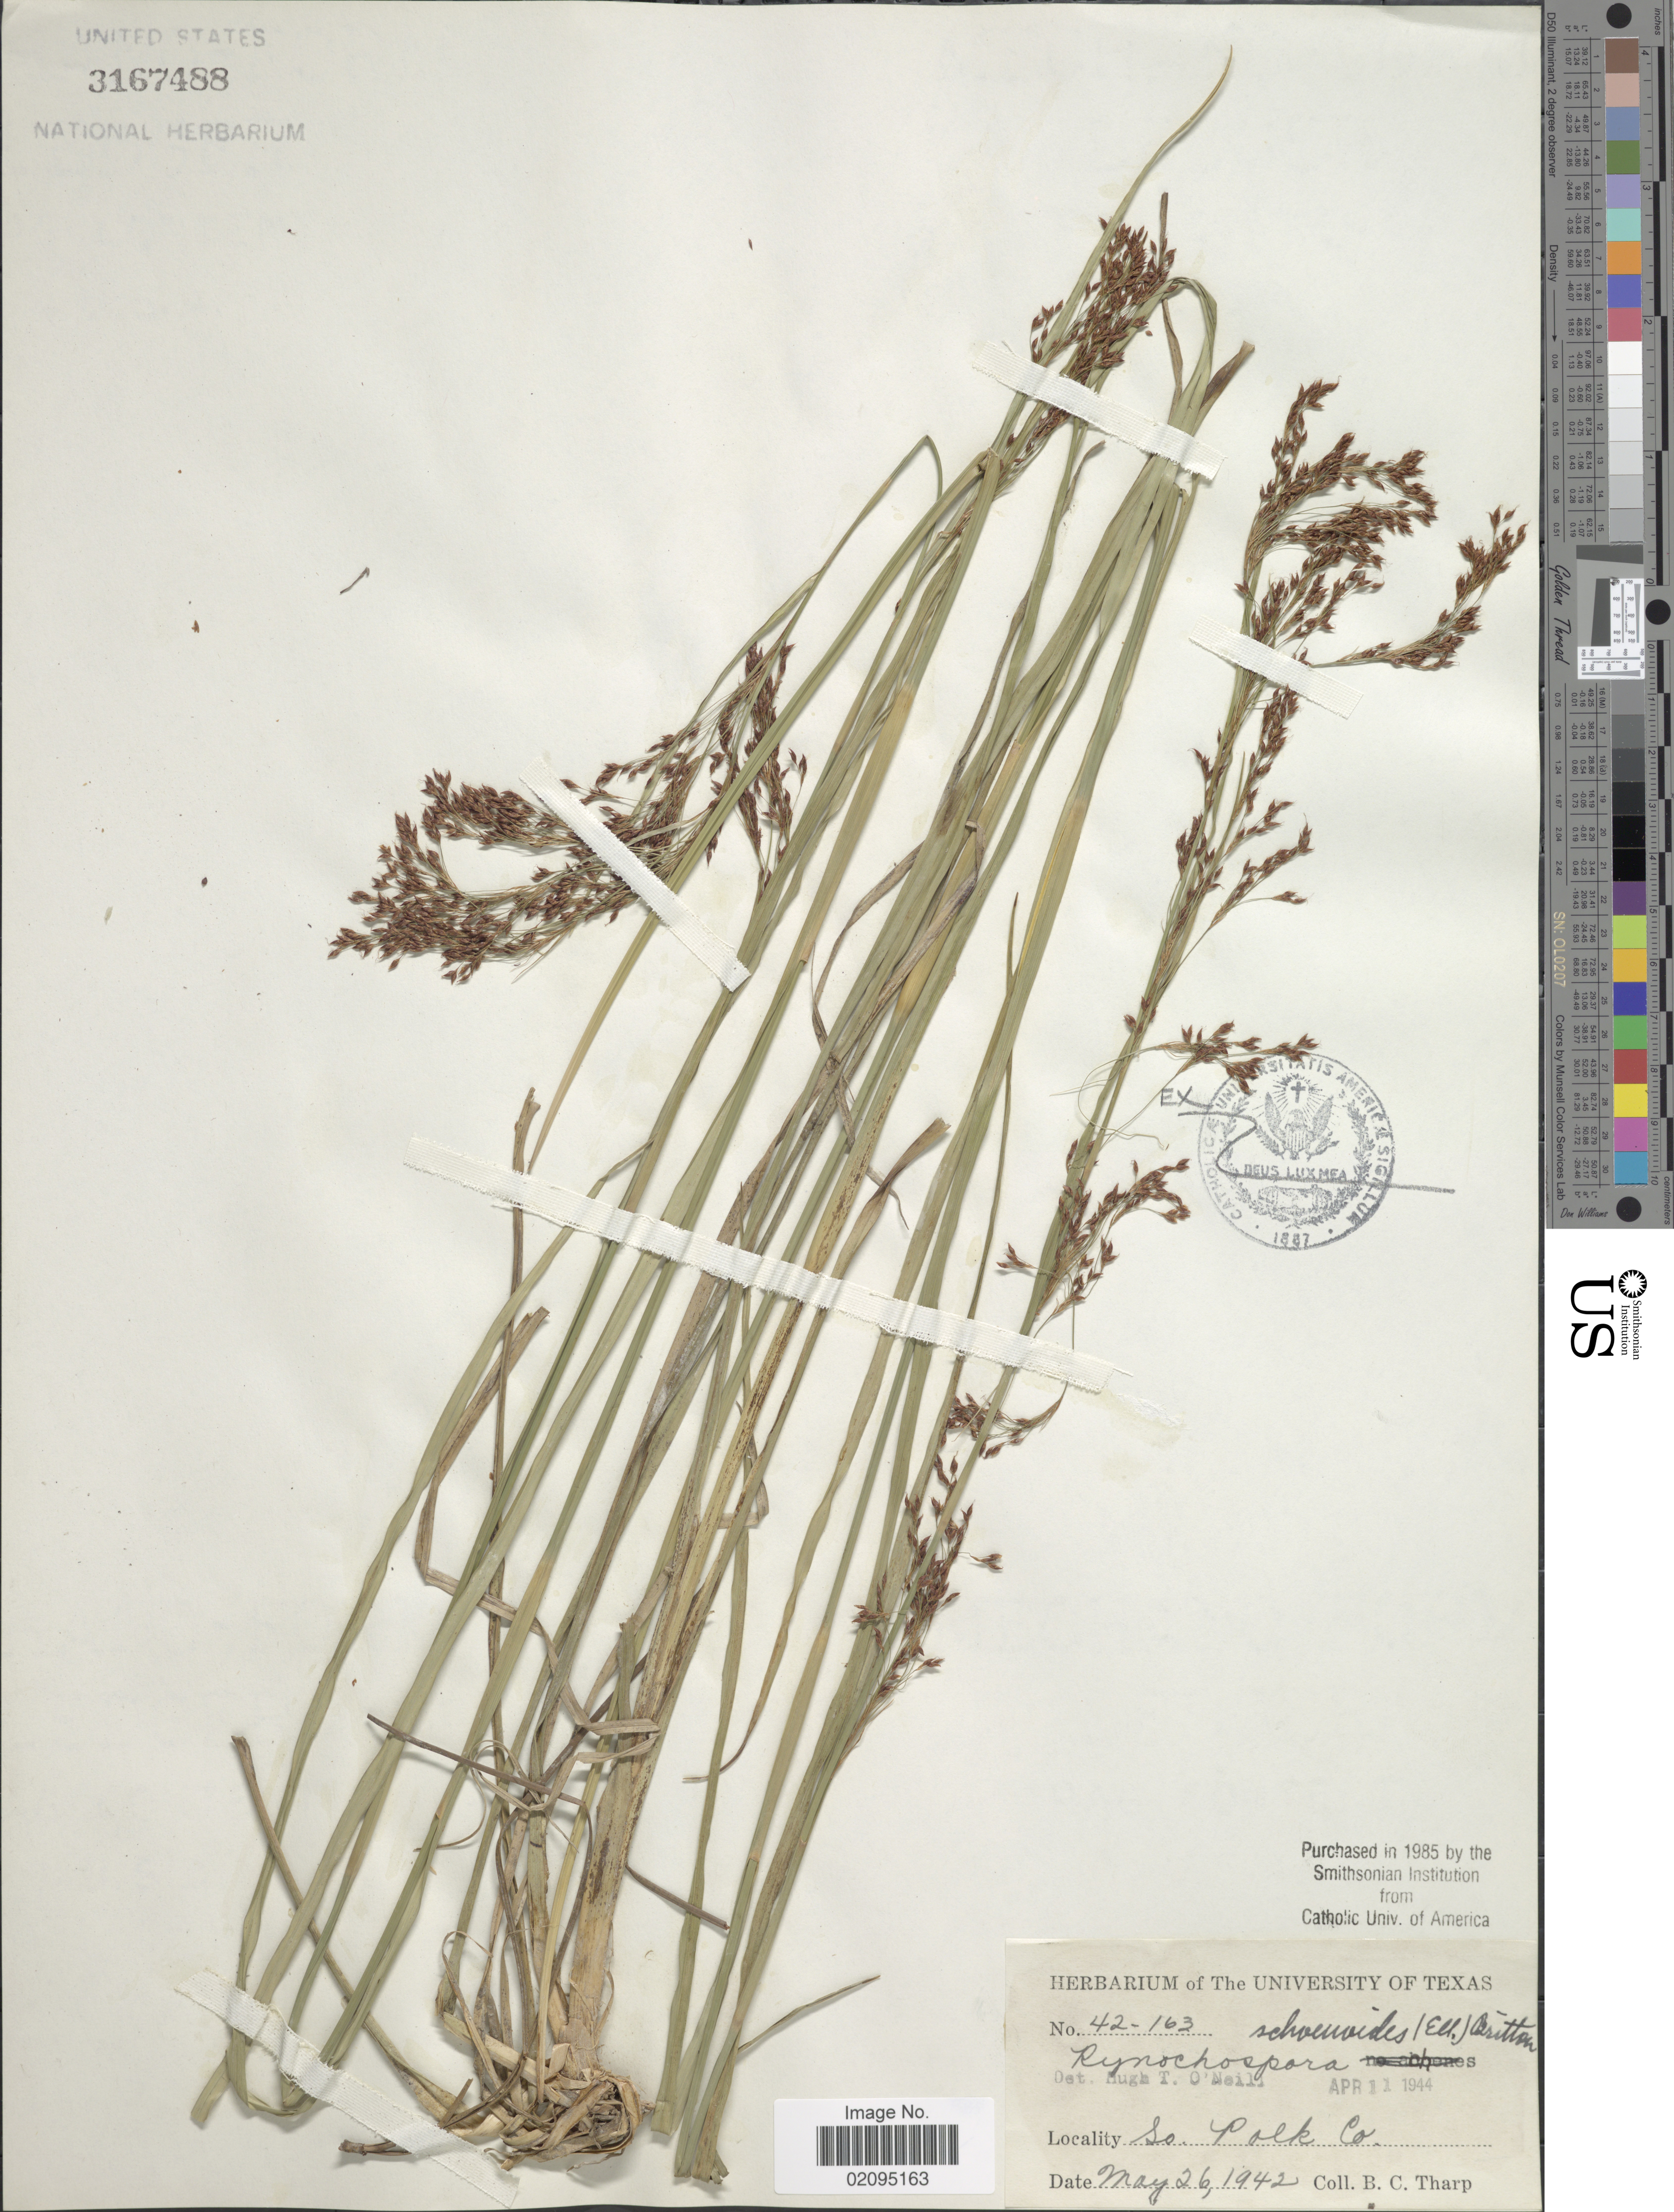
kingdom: Plantae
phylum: Tracheophyta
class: Liliopsida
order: Poales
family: Cyperaceae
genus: Rhynchospora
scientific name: Rhynchospora elliottii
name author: A. Dietr.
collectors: B. C. Tharp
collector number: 42-163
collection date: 1942-05-26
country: United States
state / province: Texas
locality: So. Polk Co.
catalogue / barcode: US 3167488